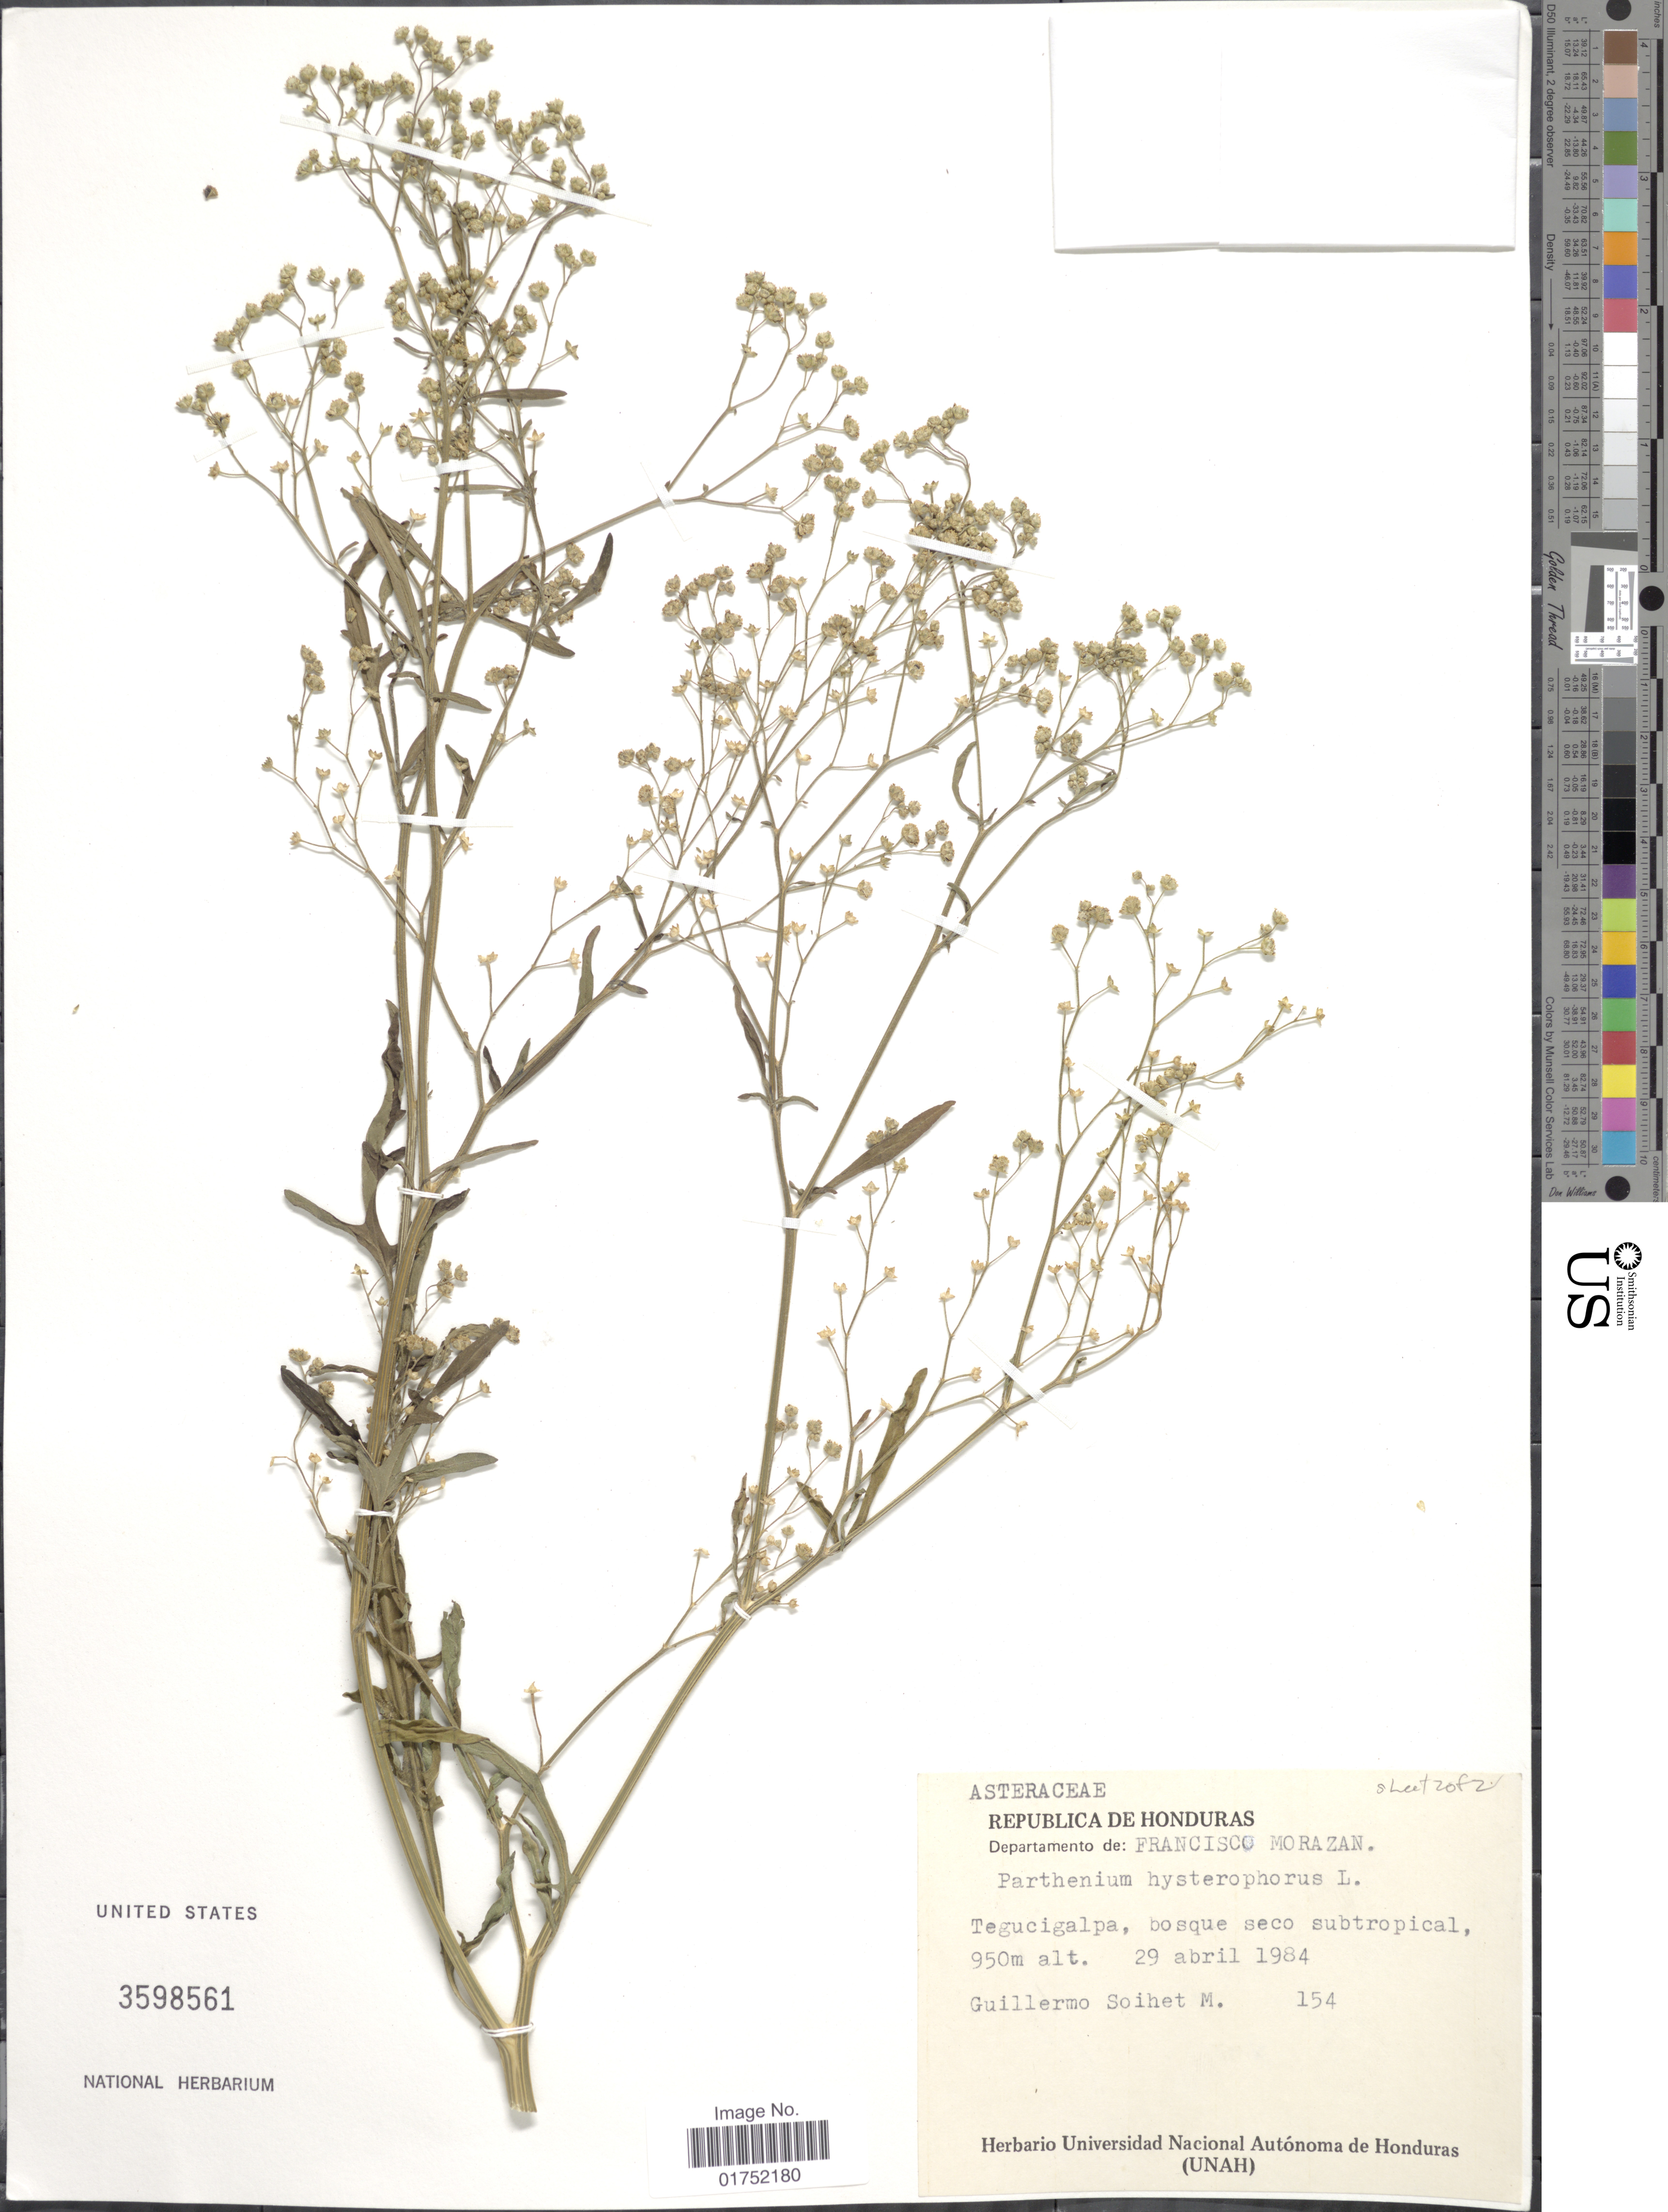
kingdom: Plantae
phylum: Tracheophyta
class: Magnoliopsida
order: Asterales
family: Asteraceae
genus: Parthenium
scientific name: Parthenium hysterophorus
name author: L.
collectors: G. Soihet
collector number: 154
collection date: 1984-04-29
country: Honduras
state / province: Fco. Morazán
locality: Republica de Honduras, Departamento de Francisco Morazan, Tegucigalpa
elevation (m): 950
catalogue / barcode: US 3598561